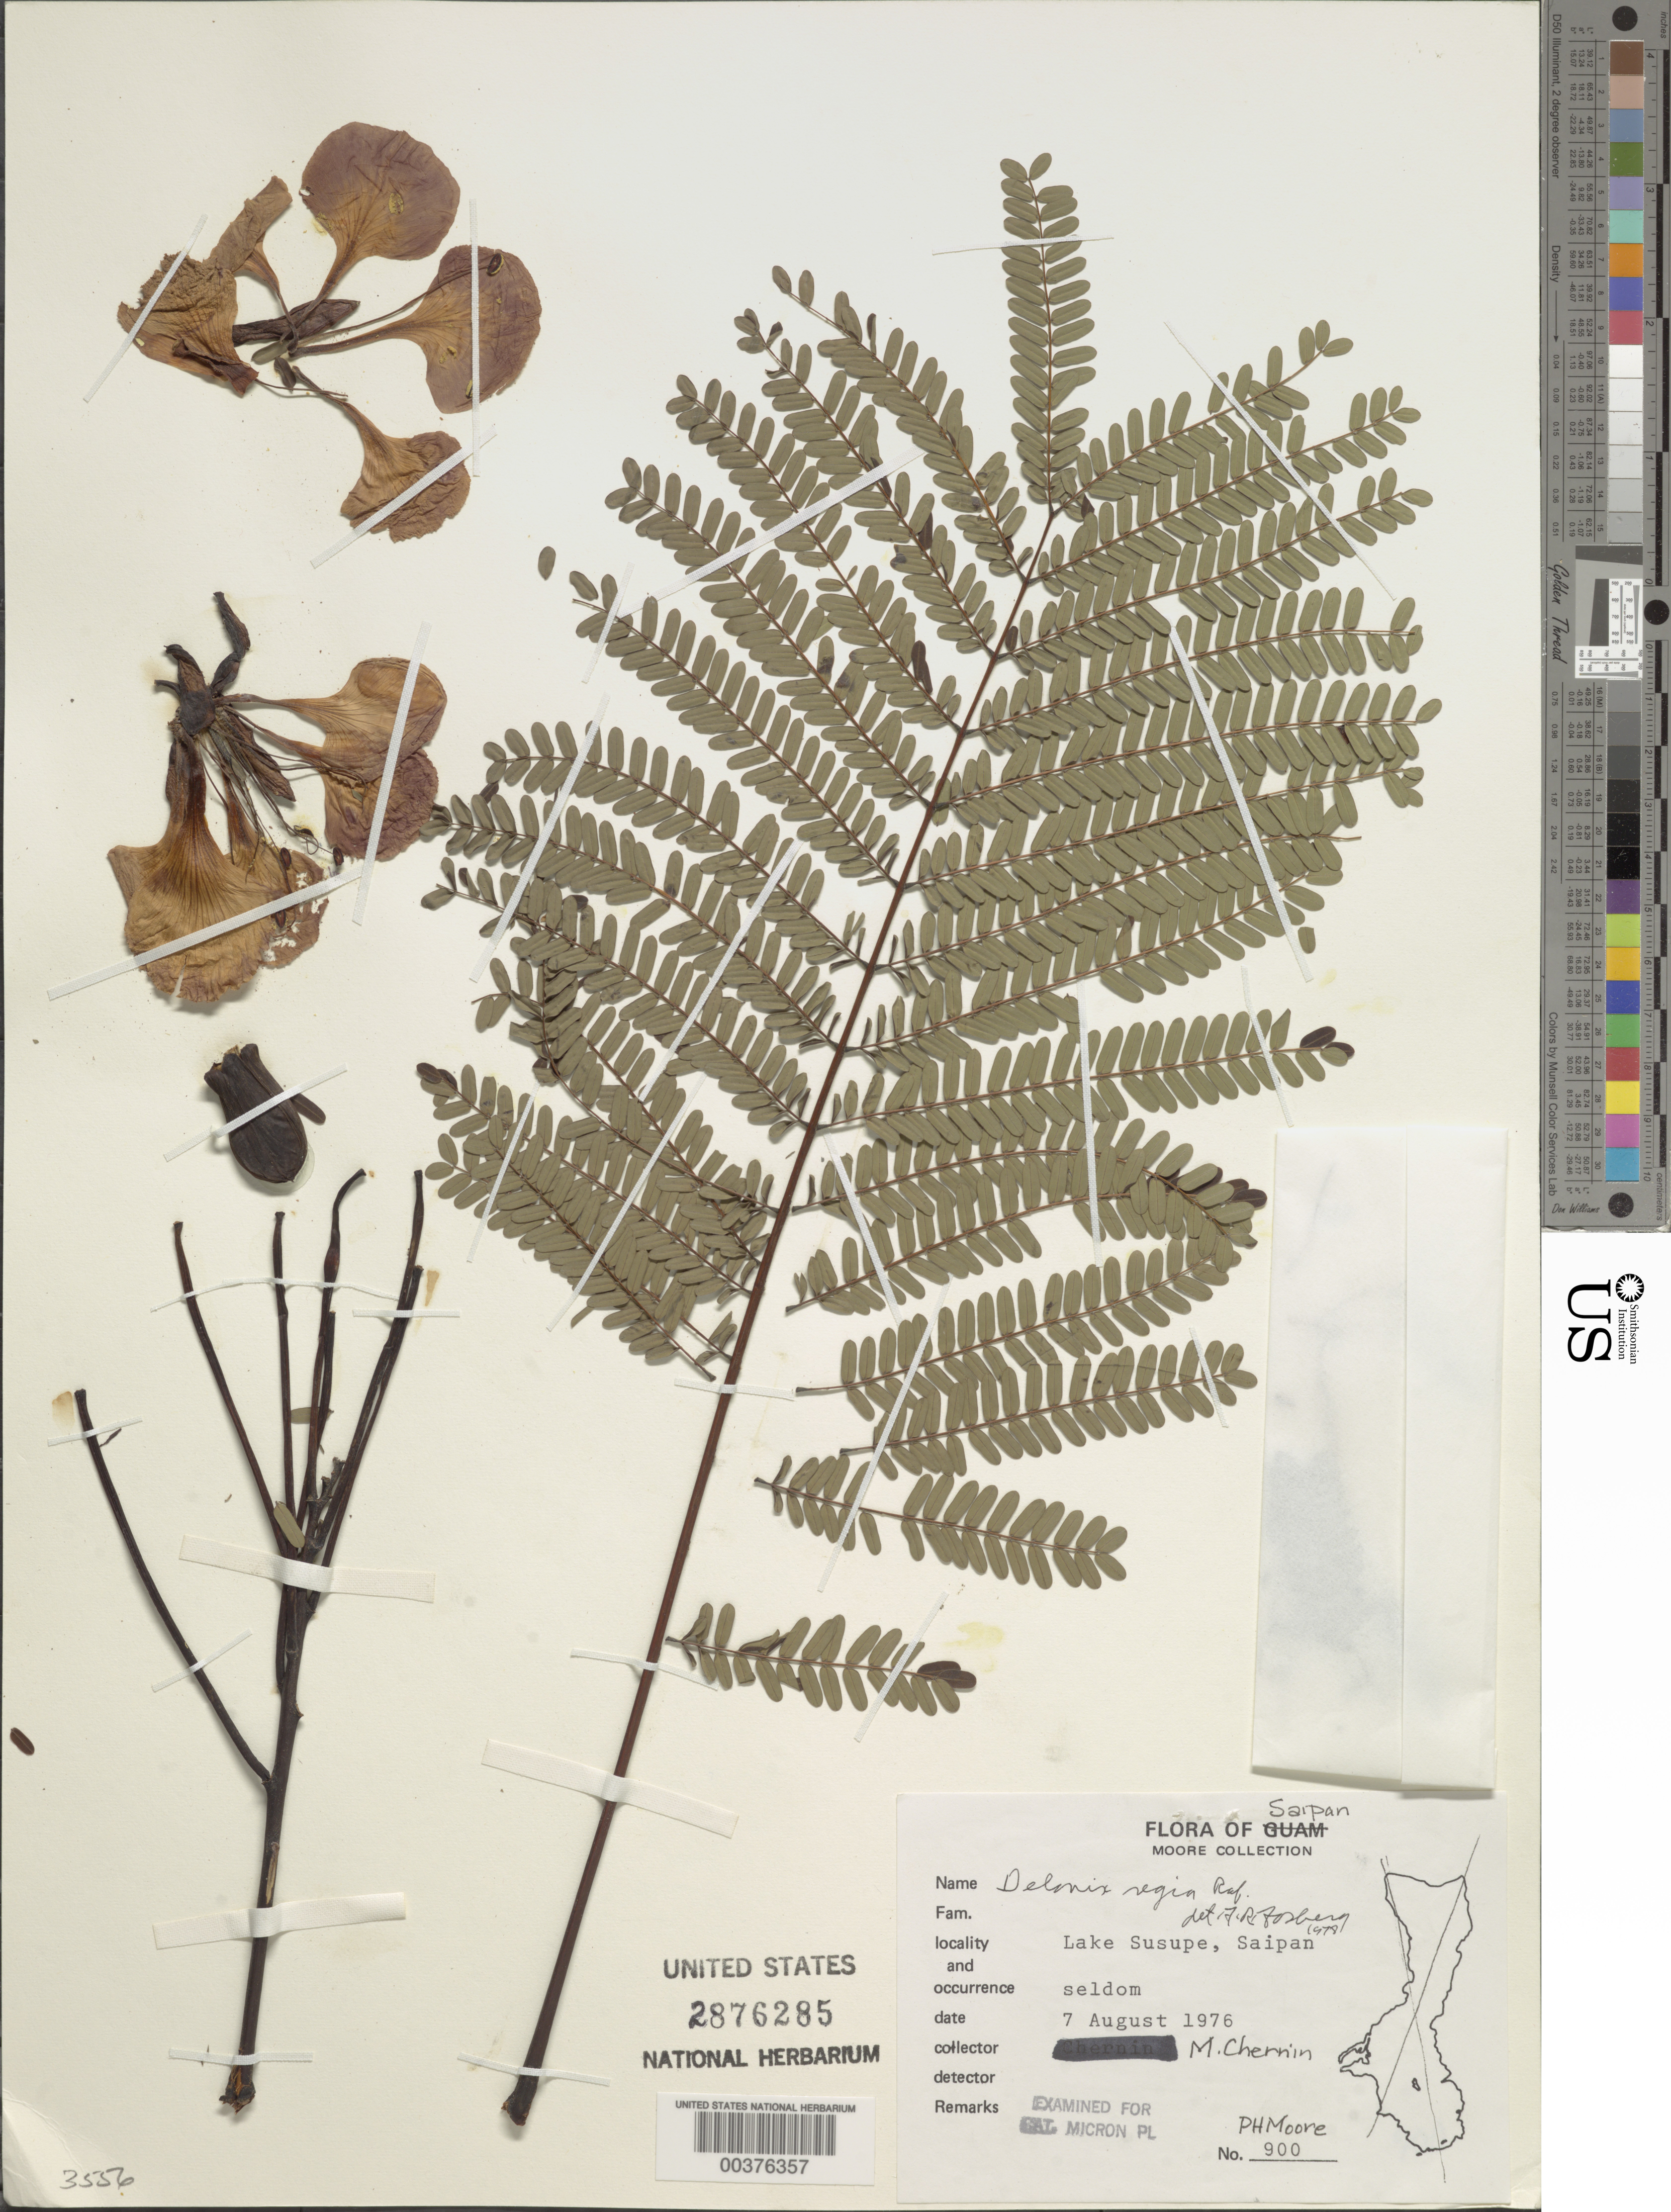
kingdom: Plantae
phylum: Tracheophyta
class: Magnoliopsida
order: Fabales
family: Fabaceae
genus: Delonix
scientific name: Delonix regia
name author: (Bojer ex Hook.) Raf.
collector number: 900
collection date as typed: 07 Aug 1976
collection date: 1976-08-07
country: Guam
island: Guam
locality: Lake susupe, saipan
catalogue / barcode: US 2876285